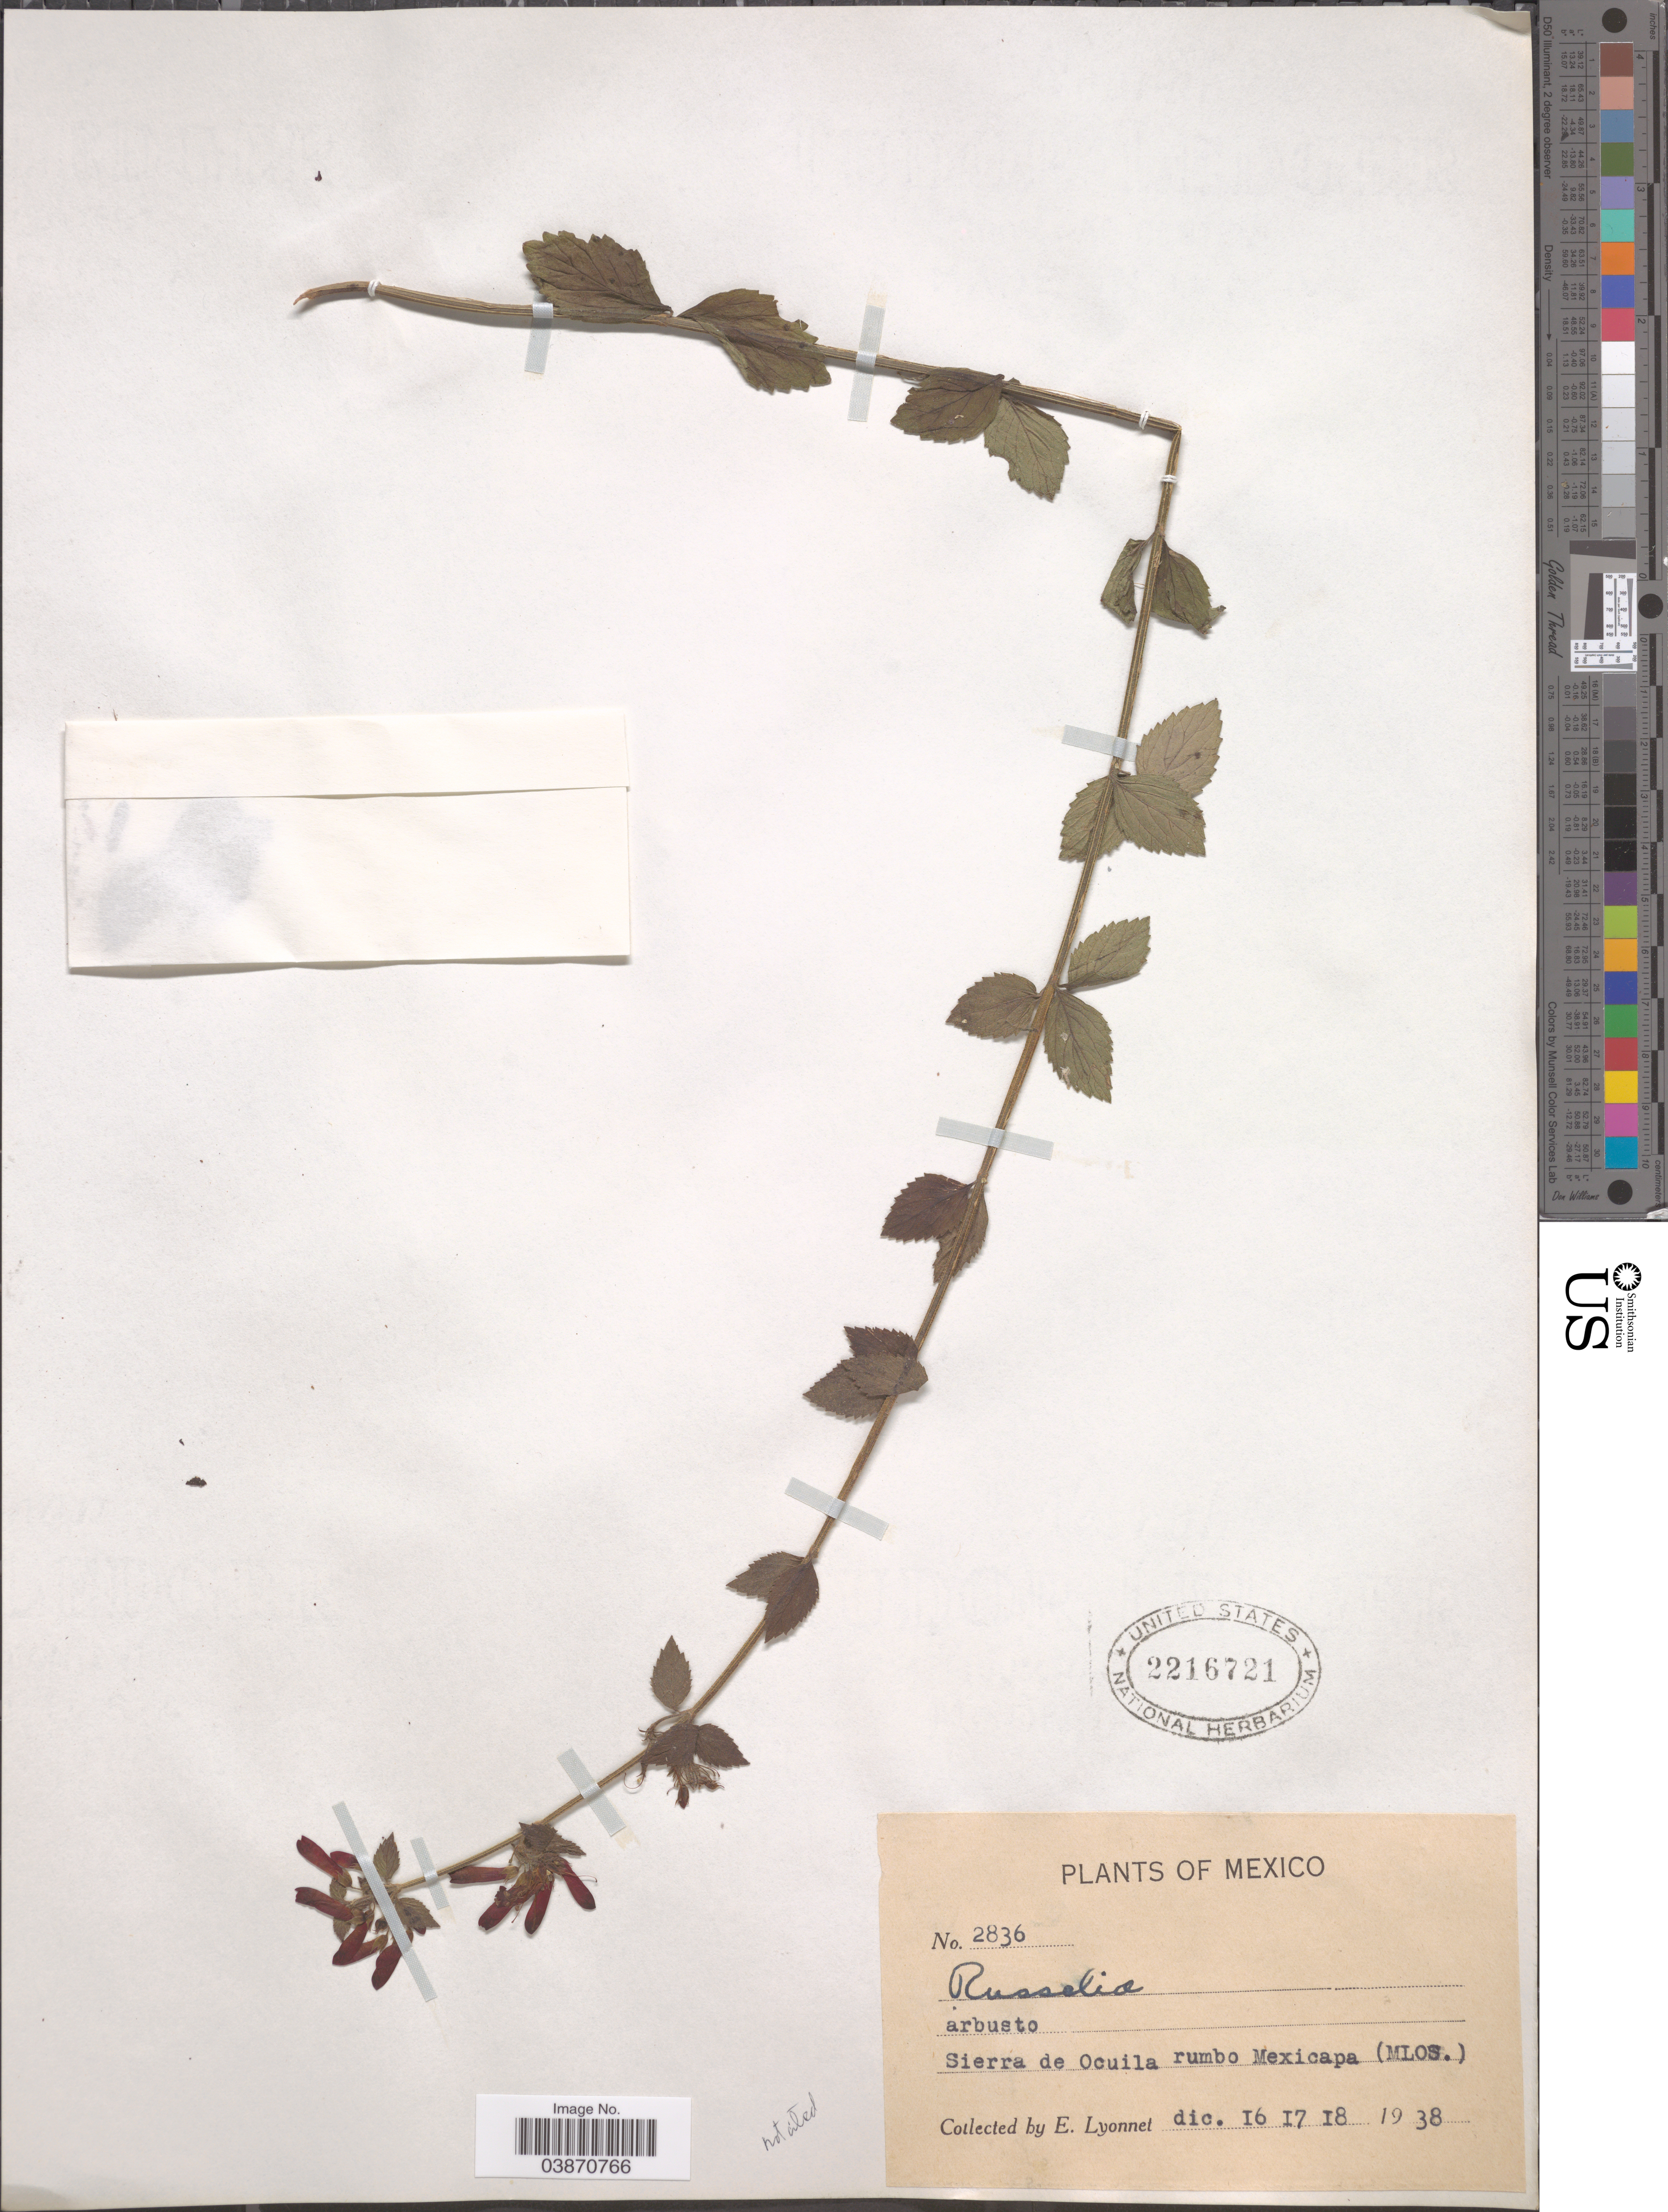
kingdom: Plantae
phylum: Tracheophyta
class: Magnoliopsida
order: Lamiales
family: Plantaginaceae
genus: Russelia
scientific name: Russelia sp.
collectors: E. Lyonnet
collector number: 2836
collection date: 1938-12-16/1938-12-18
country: Mexico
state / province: Morelos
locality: Sierra de Ocuila rumbo Mexicapa (Mlos.).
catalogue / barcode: US 2216721